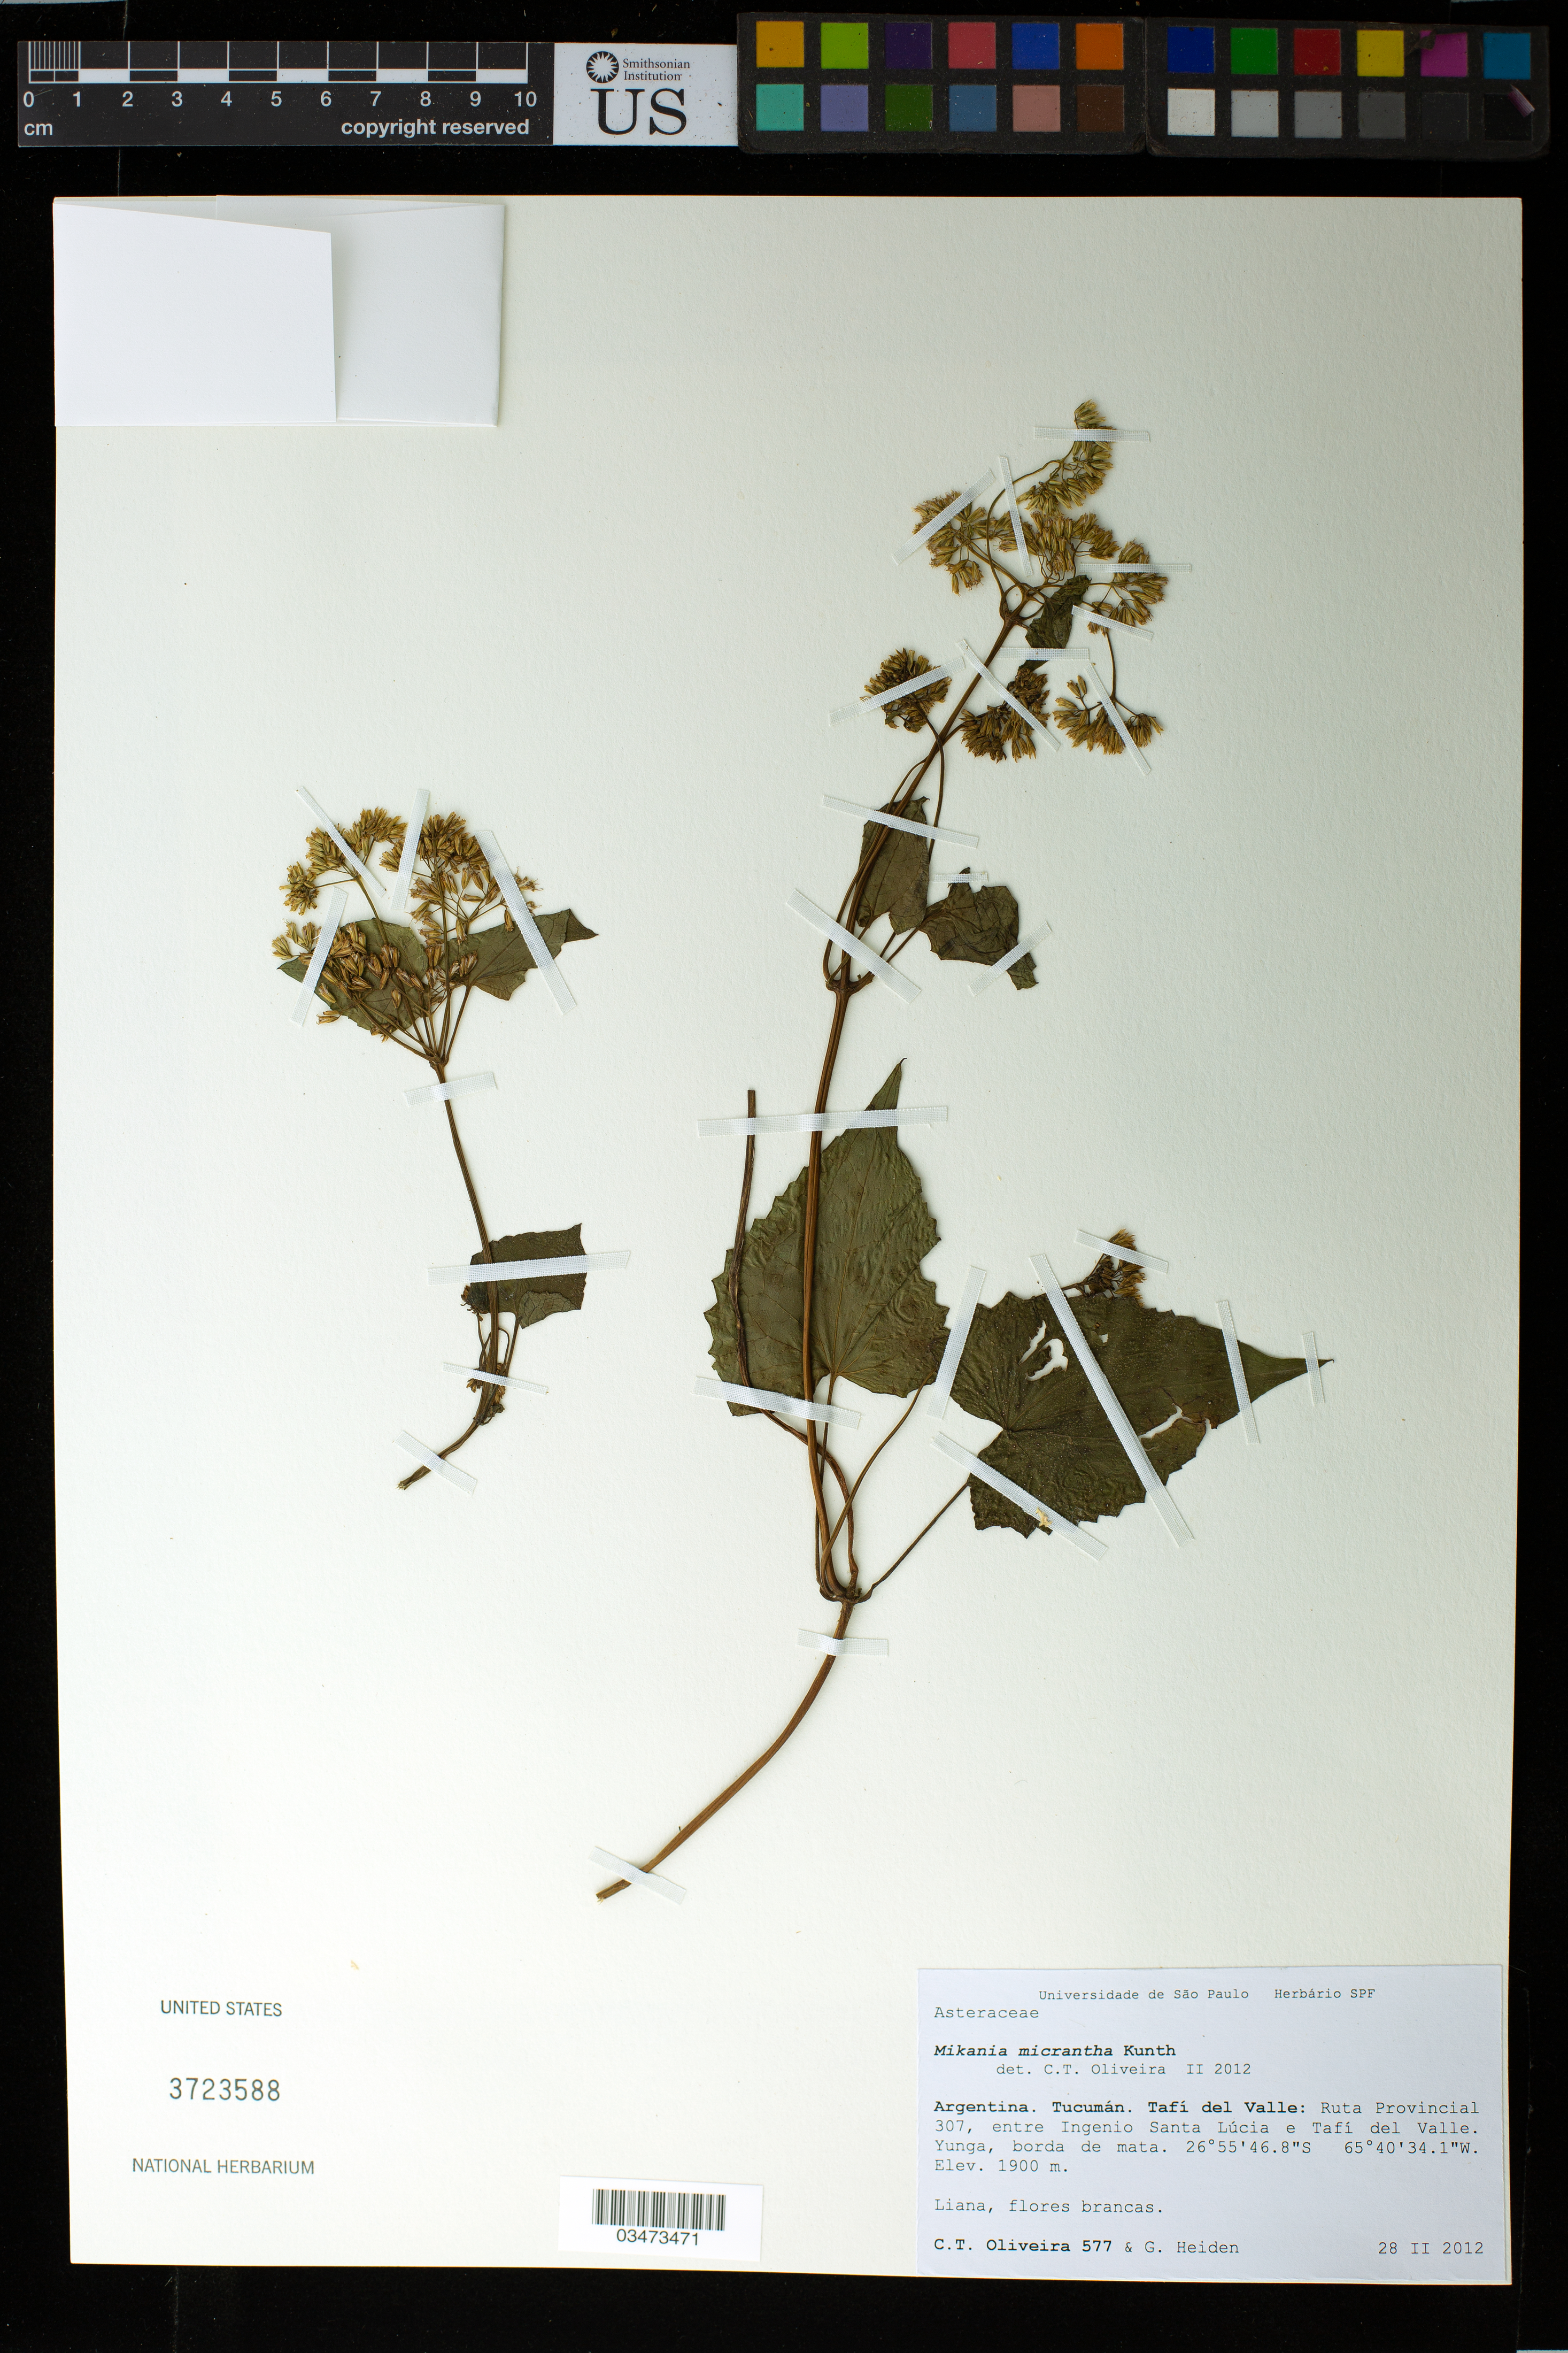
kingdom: Plantae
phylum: Tracheophyta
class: Magnoliopsida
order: Asterales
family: Asteraceae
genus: Mikania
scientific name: Mikania micrantha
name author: Kunth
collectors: C. T. Oliveira & G. Heiden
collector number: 577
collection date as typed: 28 Feb 2012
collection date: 2012-02-28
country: Argentina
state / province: Tucuman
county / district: Tafi del Valle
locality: Ruta Provincial 307, entre Ingenio Santa Lucia e Tafi del Valle. Yunga, borda de mata.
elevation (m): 1900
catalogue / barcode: US 3723588